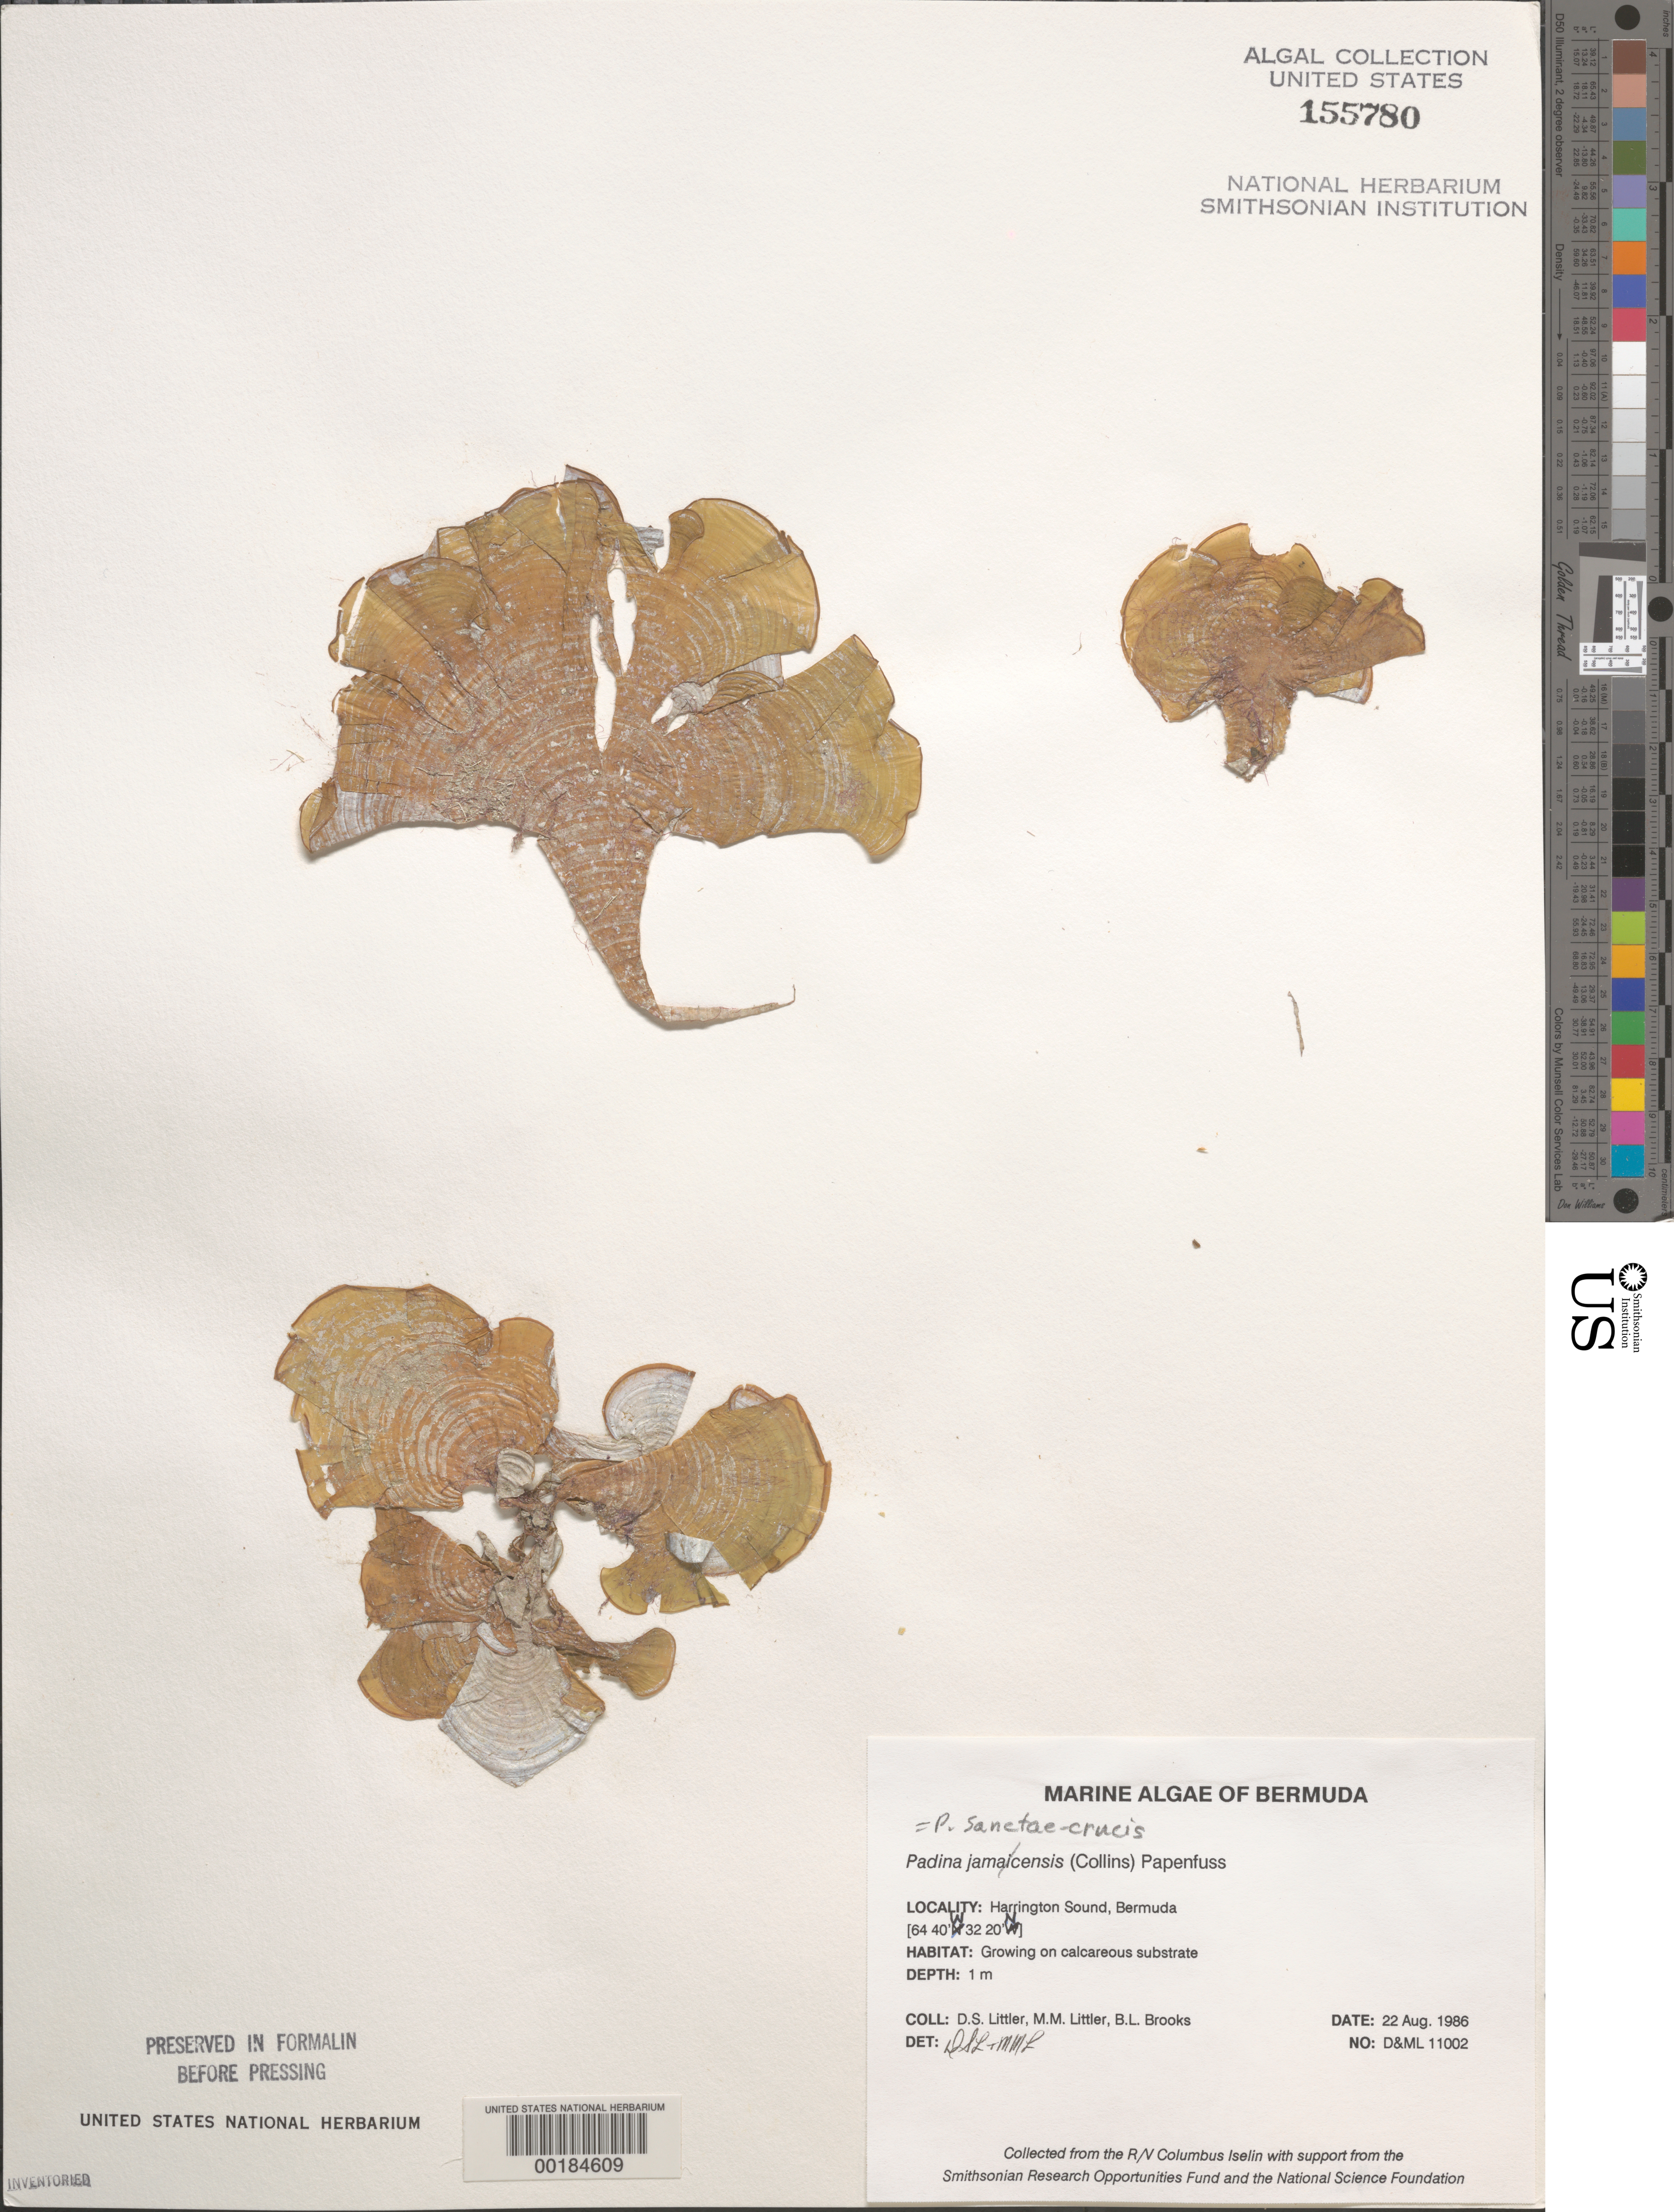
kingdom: Chromista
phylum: Ochrophyta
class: Phaeophyceae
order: Dictyotales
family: Dictyotaceae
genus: Padina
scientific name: Padina sanctae-crucis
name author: Børgesen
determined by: Littler, D. S.; Littler, M. M.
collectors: D. S. Littler, M. M. Littler & B. Brooks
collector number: D&ML 11002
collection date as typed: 22 Aug 1986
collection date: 1986-08-22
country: Bermuda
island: Bermuda Island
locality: Harrington Sound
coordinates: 32 20' N, 64 40' W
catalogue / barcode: US 155780